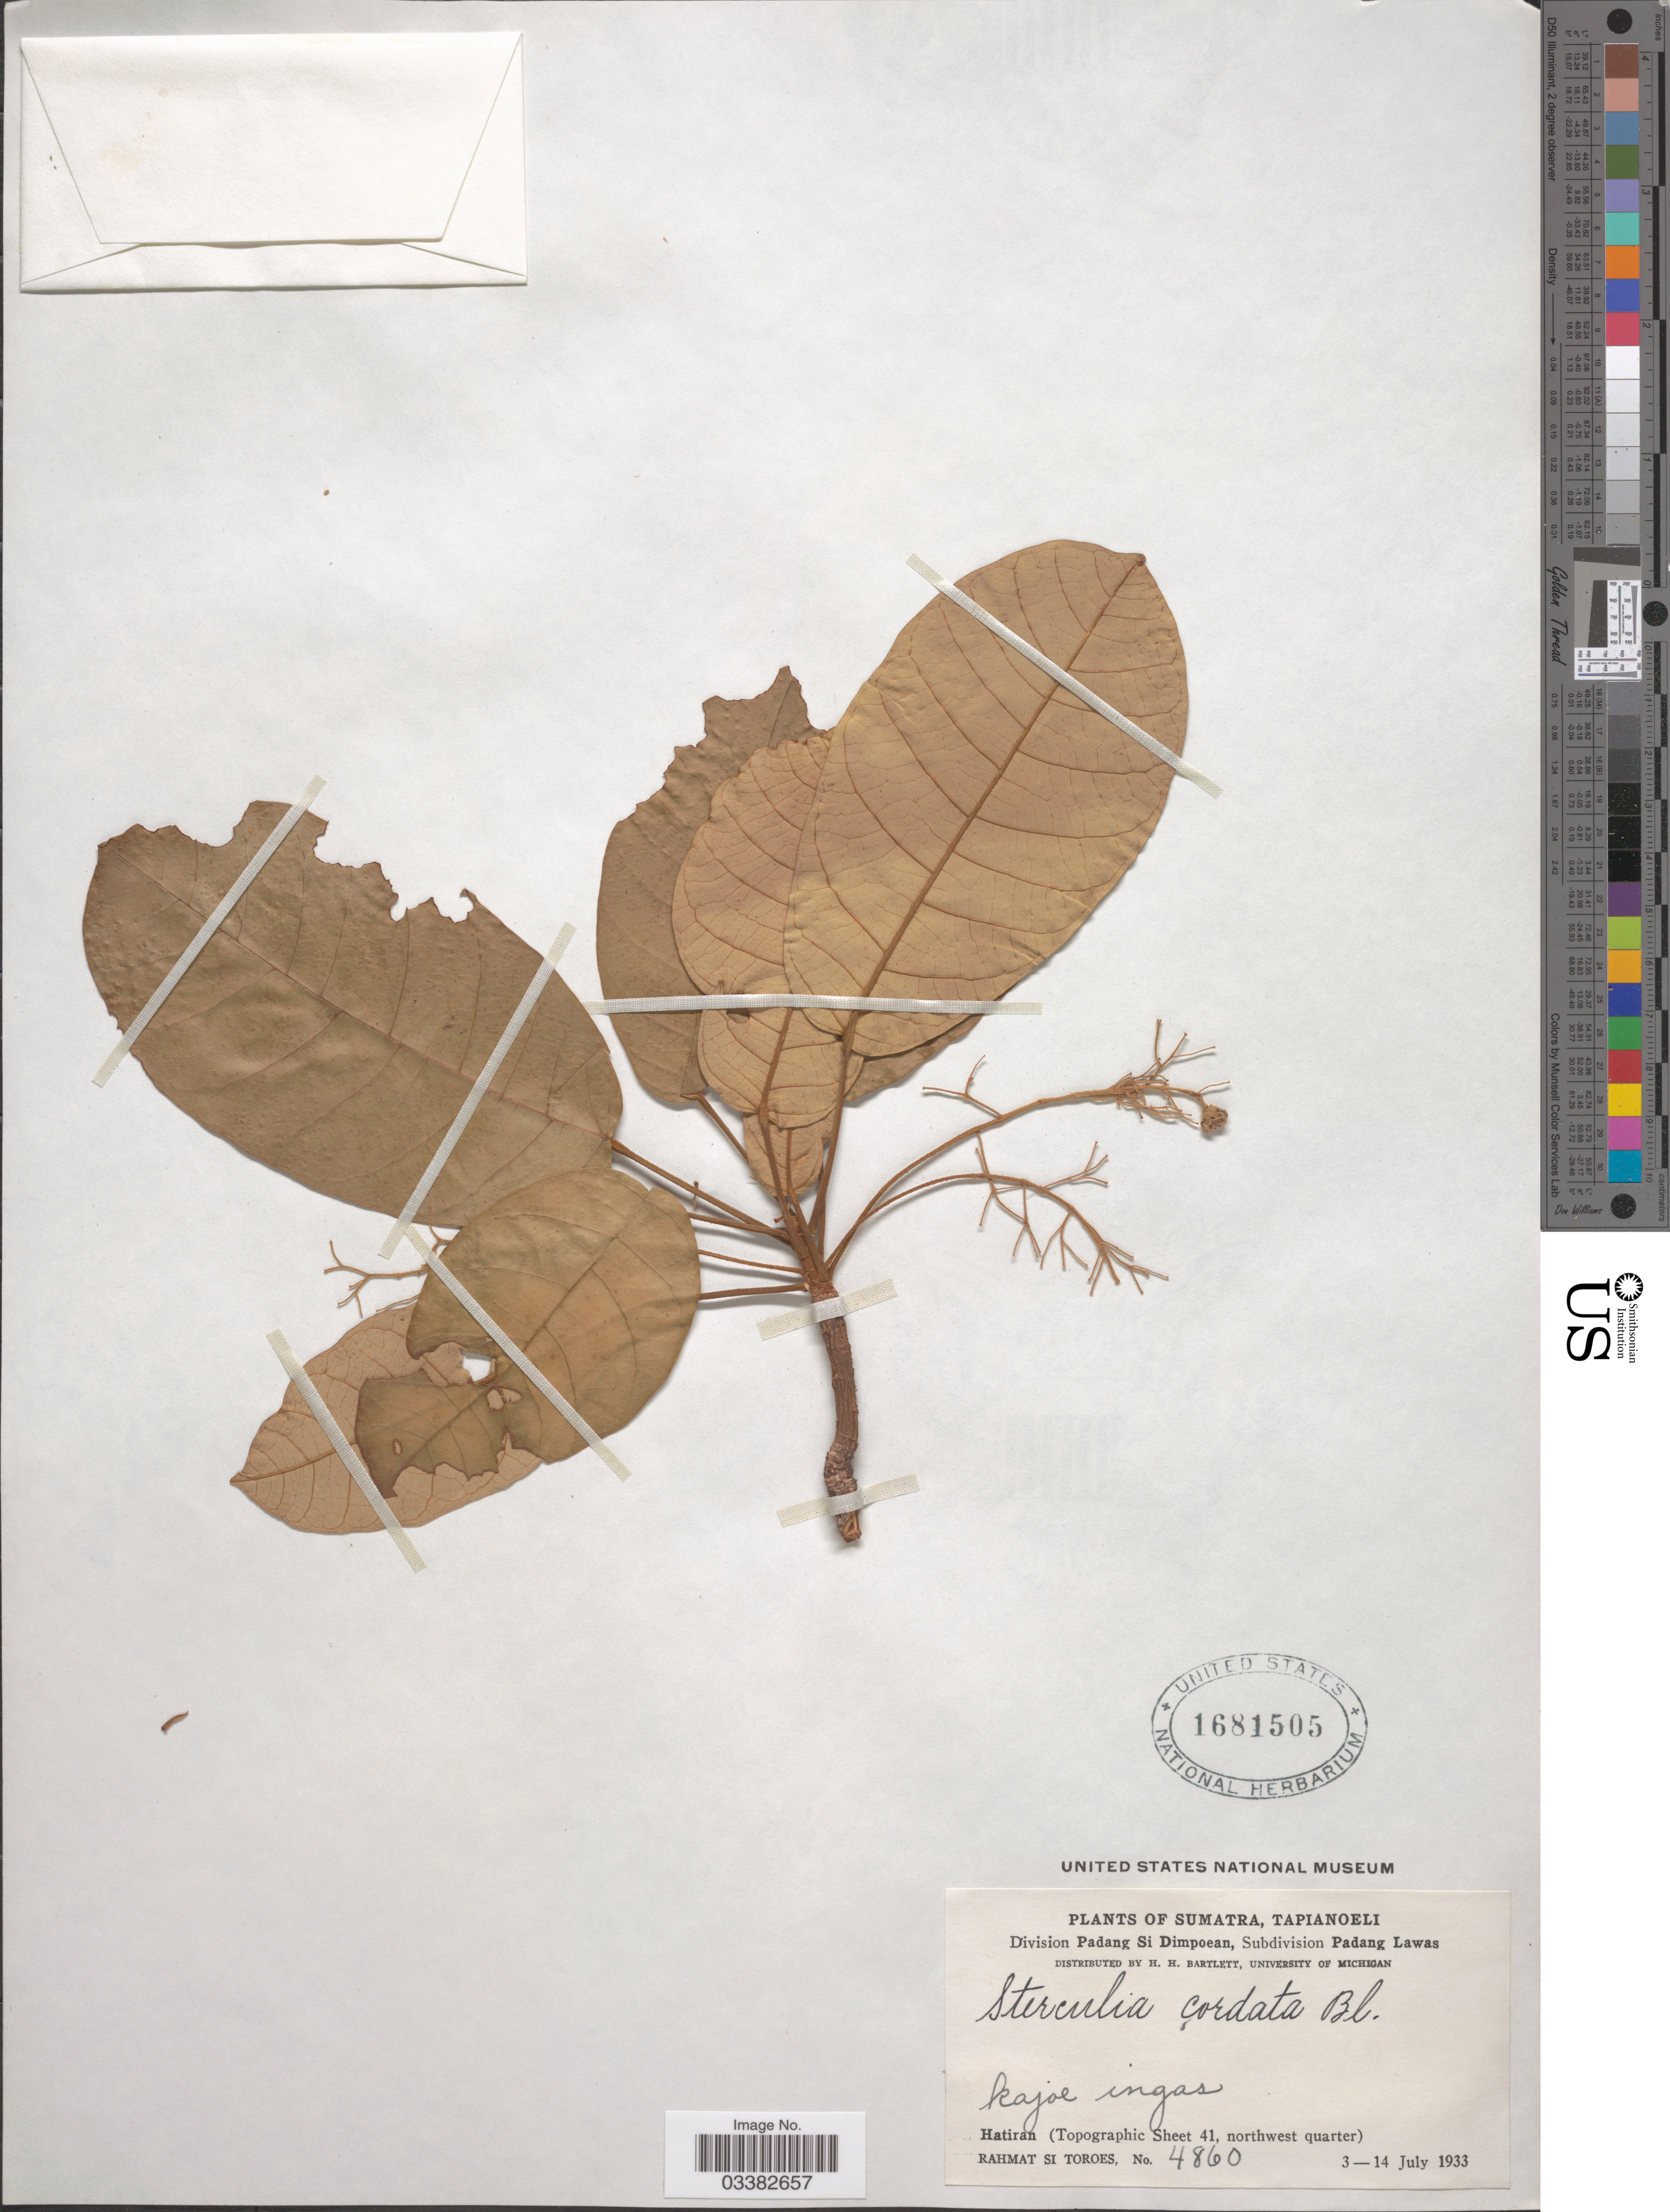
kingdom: Plantae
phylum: Tracheophyta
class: Magnoliopsida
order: Malvales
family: Malvaceae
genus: Sterculia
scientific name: Sterculia cordata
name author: Blume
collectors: Rahmat Si Boeea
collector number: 4860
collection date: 1933-07-03/1933-07-14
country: Indonesia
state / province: Sumatra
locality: Tapianoeli. Division Padang Si Dimpoean, Subdivision Padang Lawas. Hatiran (Topographic Sheet 41, northwest quarter).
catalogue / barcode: US 1681505